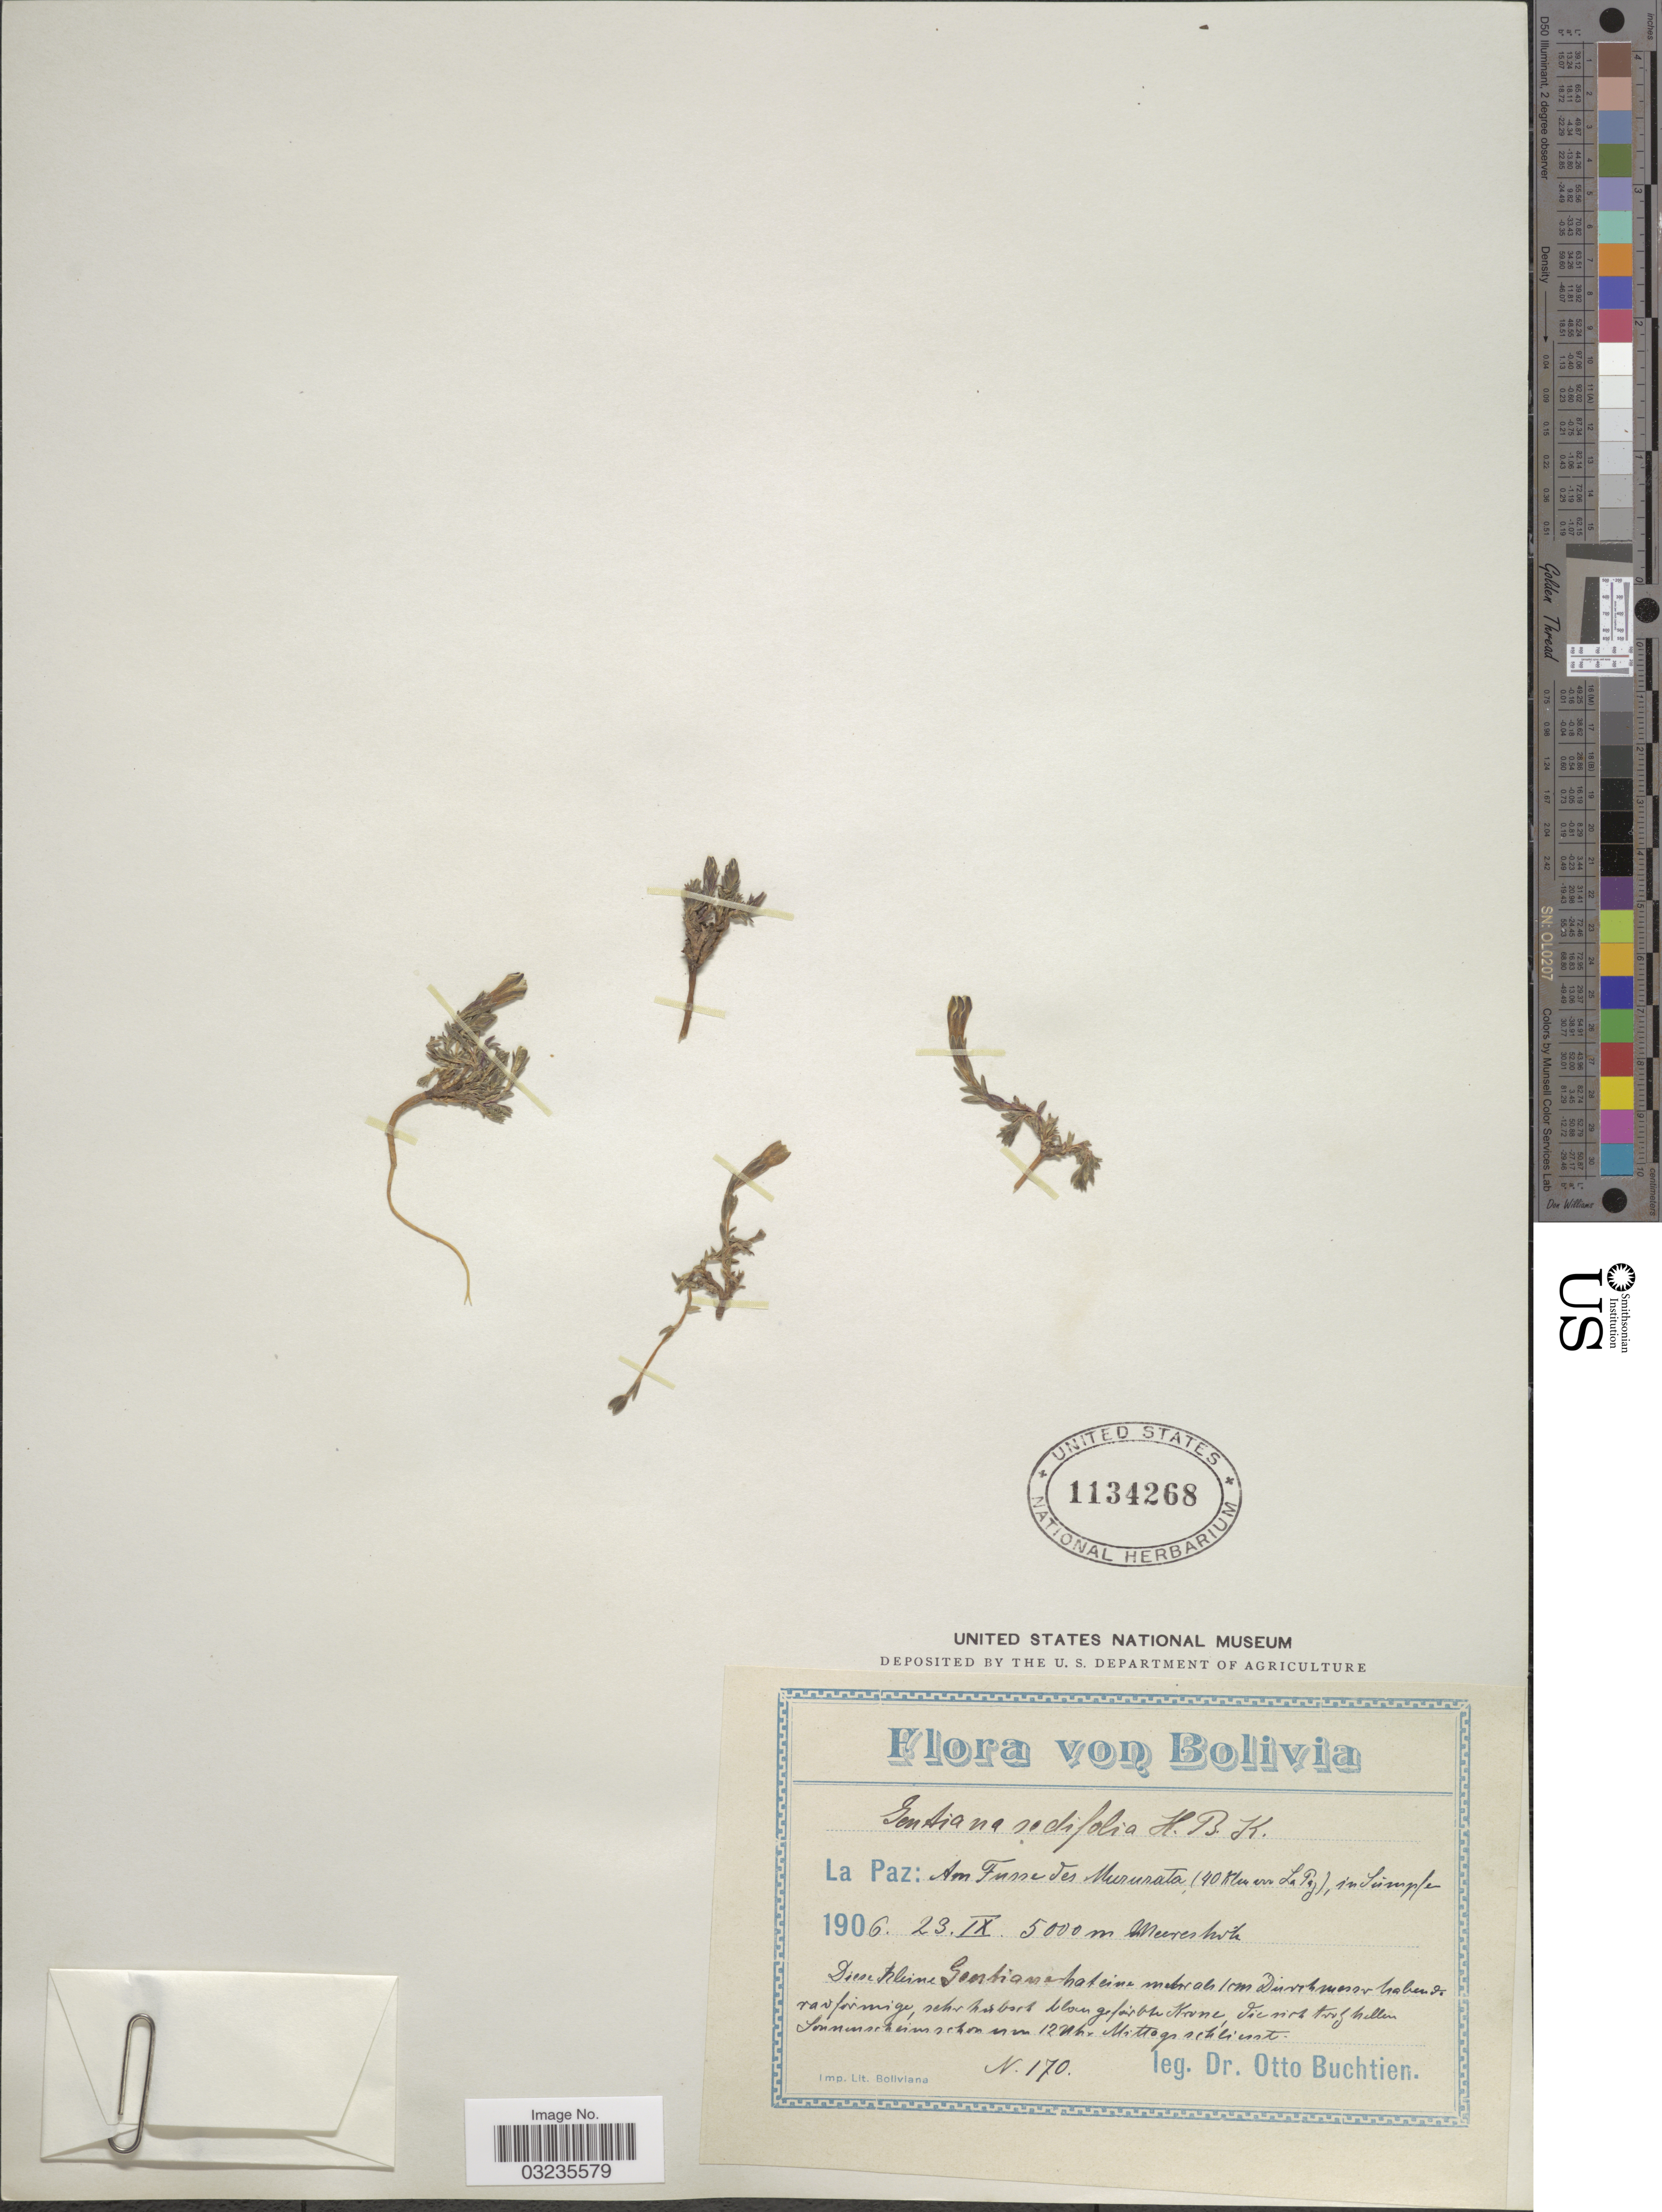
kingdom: Plantae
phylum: Tracheophyta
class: Magnoliopsida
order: Gentianales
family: Gentianaceae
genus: Gentiana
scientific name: Gentiana sedifolia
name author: Kunth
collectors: O. Buchtien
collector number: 170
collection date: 1906-09-23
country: Bolivia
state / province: La Paz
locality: Am Fusse des Mururata (40 Klm en La Paz), in Sümpfe.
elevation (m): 5000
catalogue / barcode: US 1134268